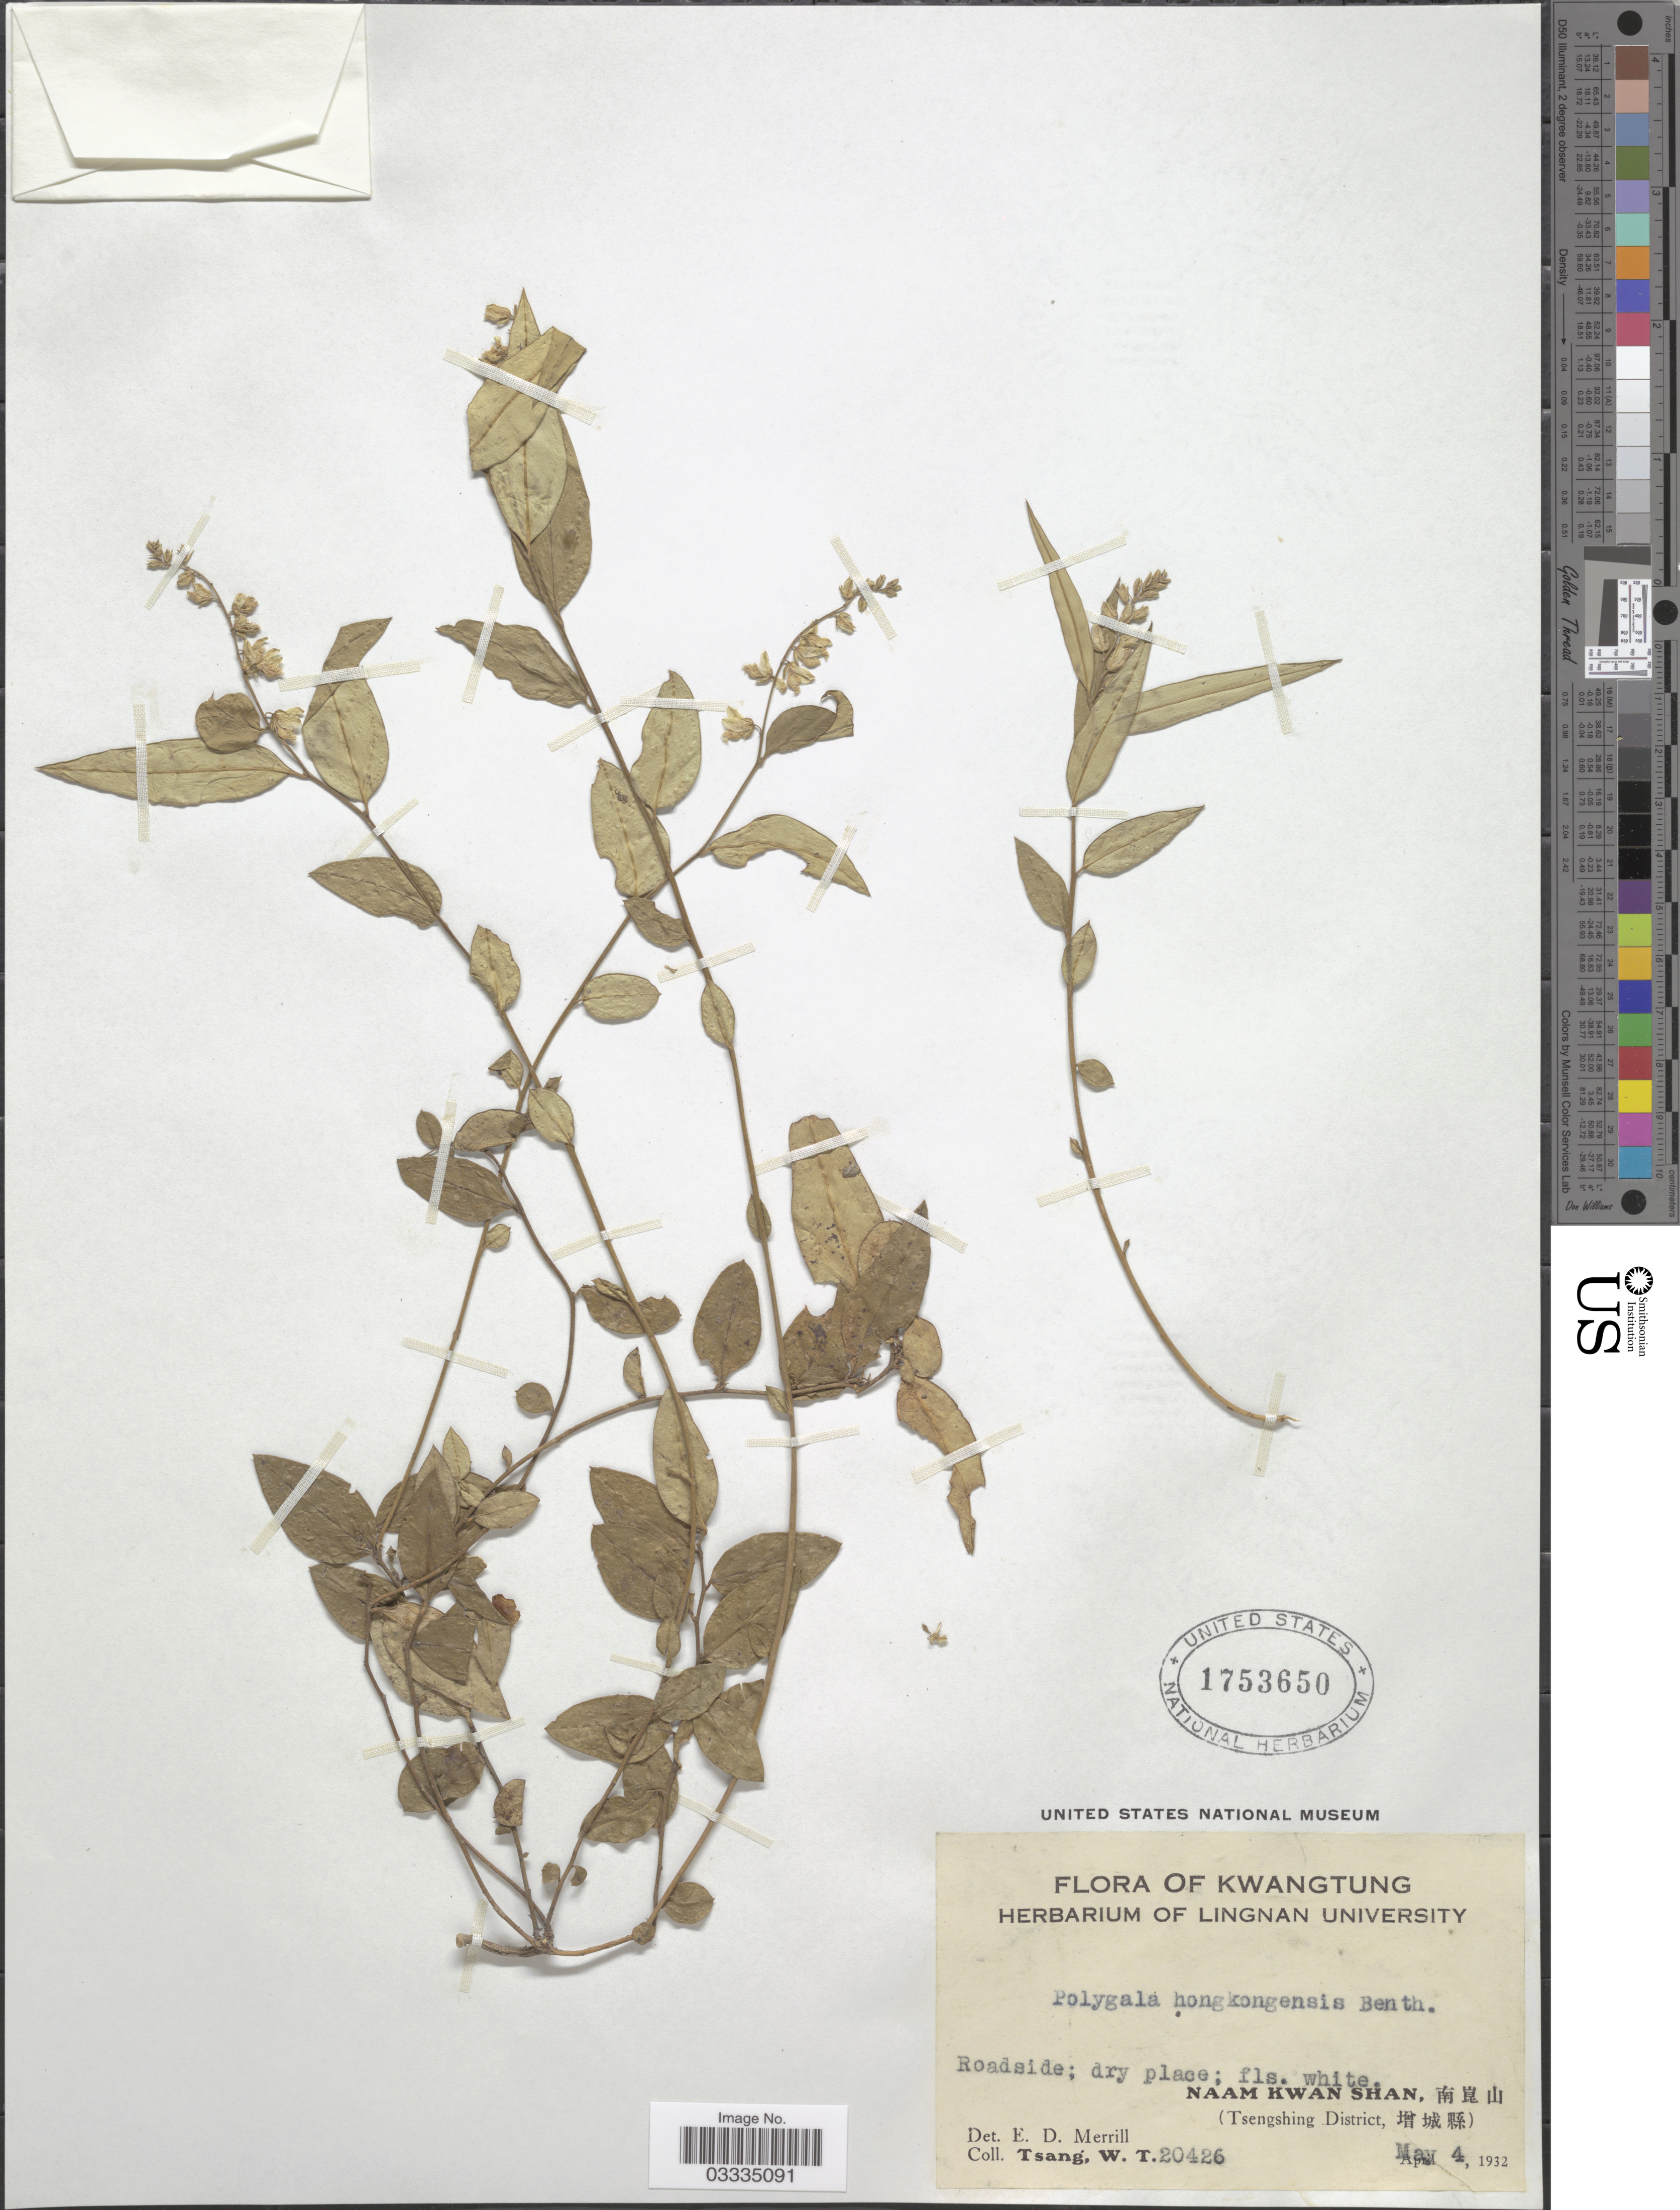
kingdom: Plantae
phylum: Tracheophyta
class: Magnoliopsida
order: Fabales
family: Polygalaceae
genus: Polygala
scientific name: Polygala hongkongensis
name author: Hemsl.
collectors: W. T. Tsang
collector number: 20426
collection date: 1932-05-04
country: China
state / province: Guangdong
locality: Kwangtung. Naam Kwan Shan, X. (Tsengshing District, X).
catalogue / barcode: US 1753650